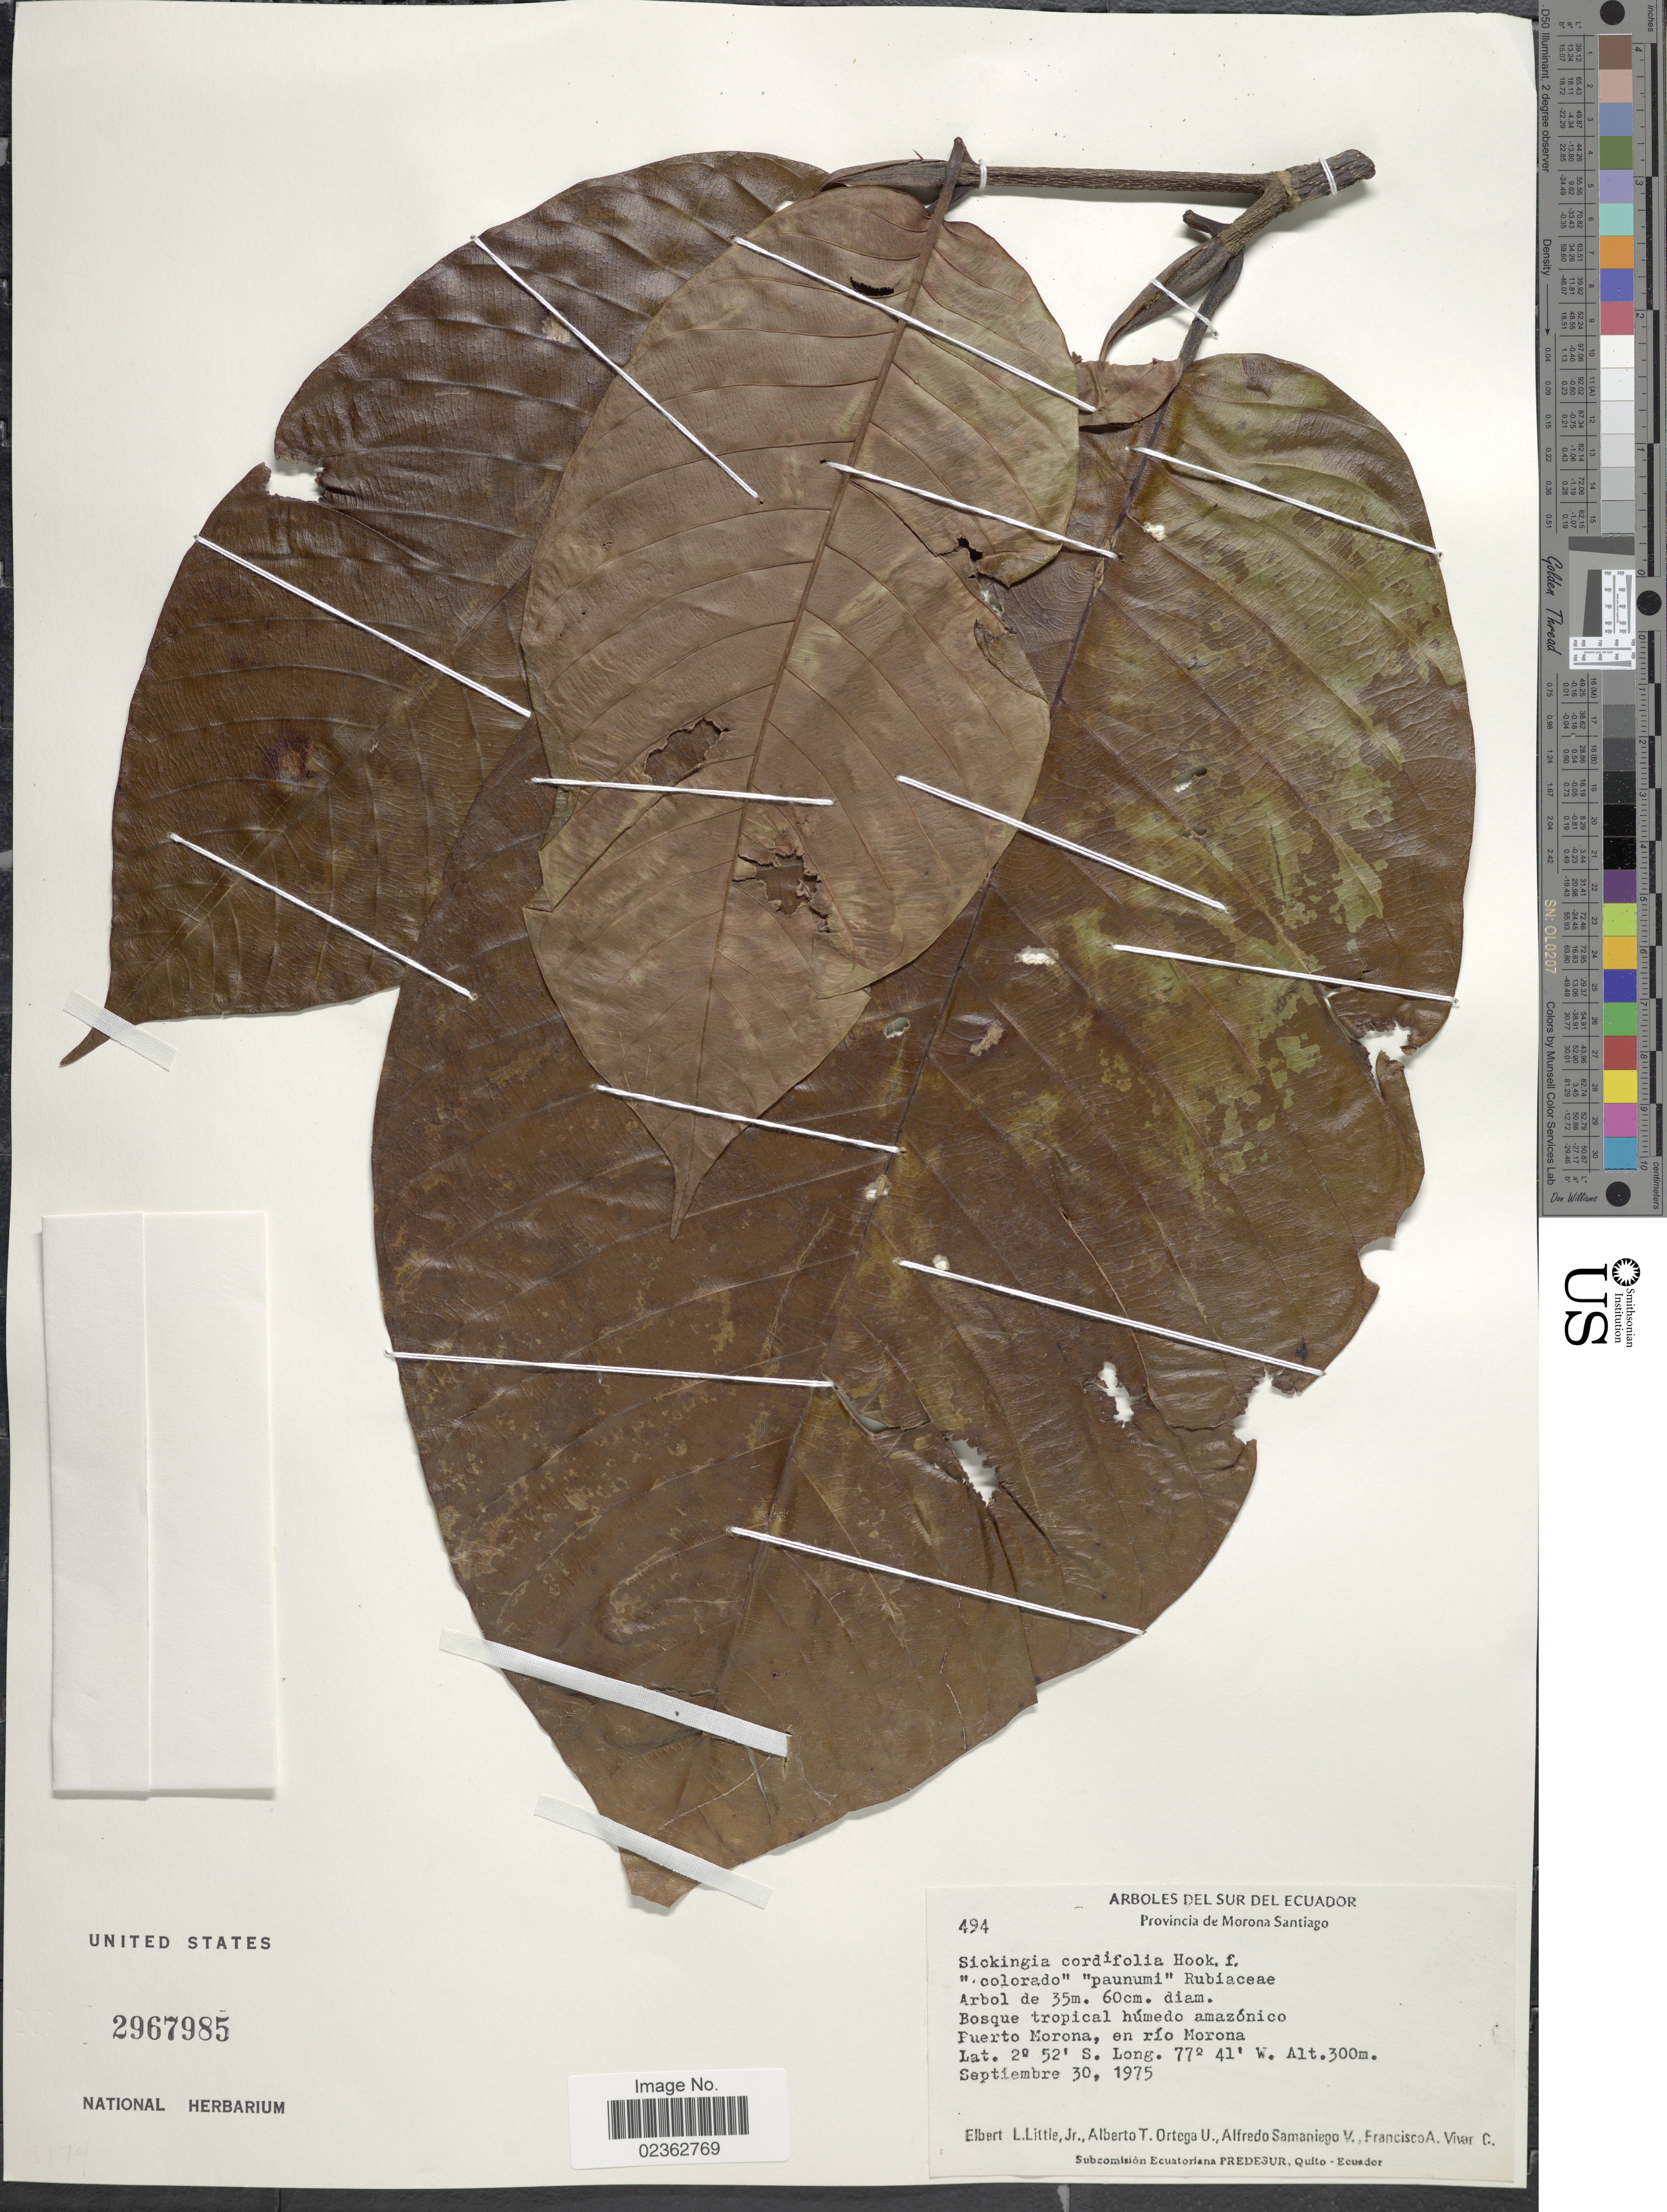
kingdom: Plantae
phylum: Tracheophyta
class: Magnoliopsida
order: Gentianales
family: Rubiaceae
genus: Simira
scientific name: Simira cordifolia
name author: (Hook. f.) Steyerm.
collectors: E. L. Little, A. T. Ortega U., A. V. Samaniego & F. A. Vivar C.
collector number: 494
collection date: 1975-09-30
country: Ecuador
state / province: Morona-Santiago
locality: Bosque tropical humdo amazonico, Puerto Morona, en rio Morona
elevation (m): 300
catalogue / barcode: US 2967985